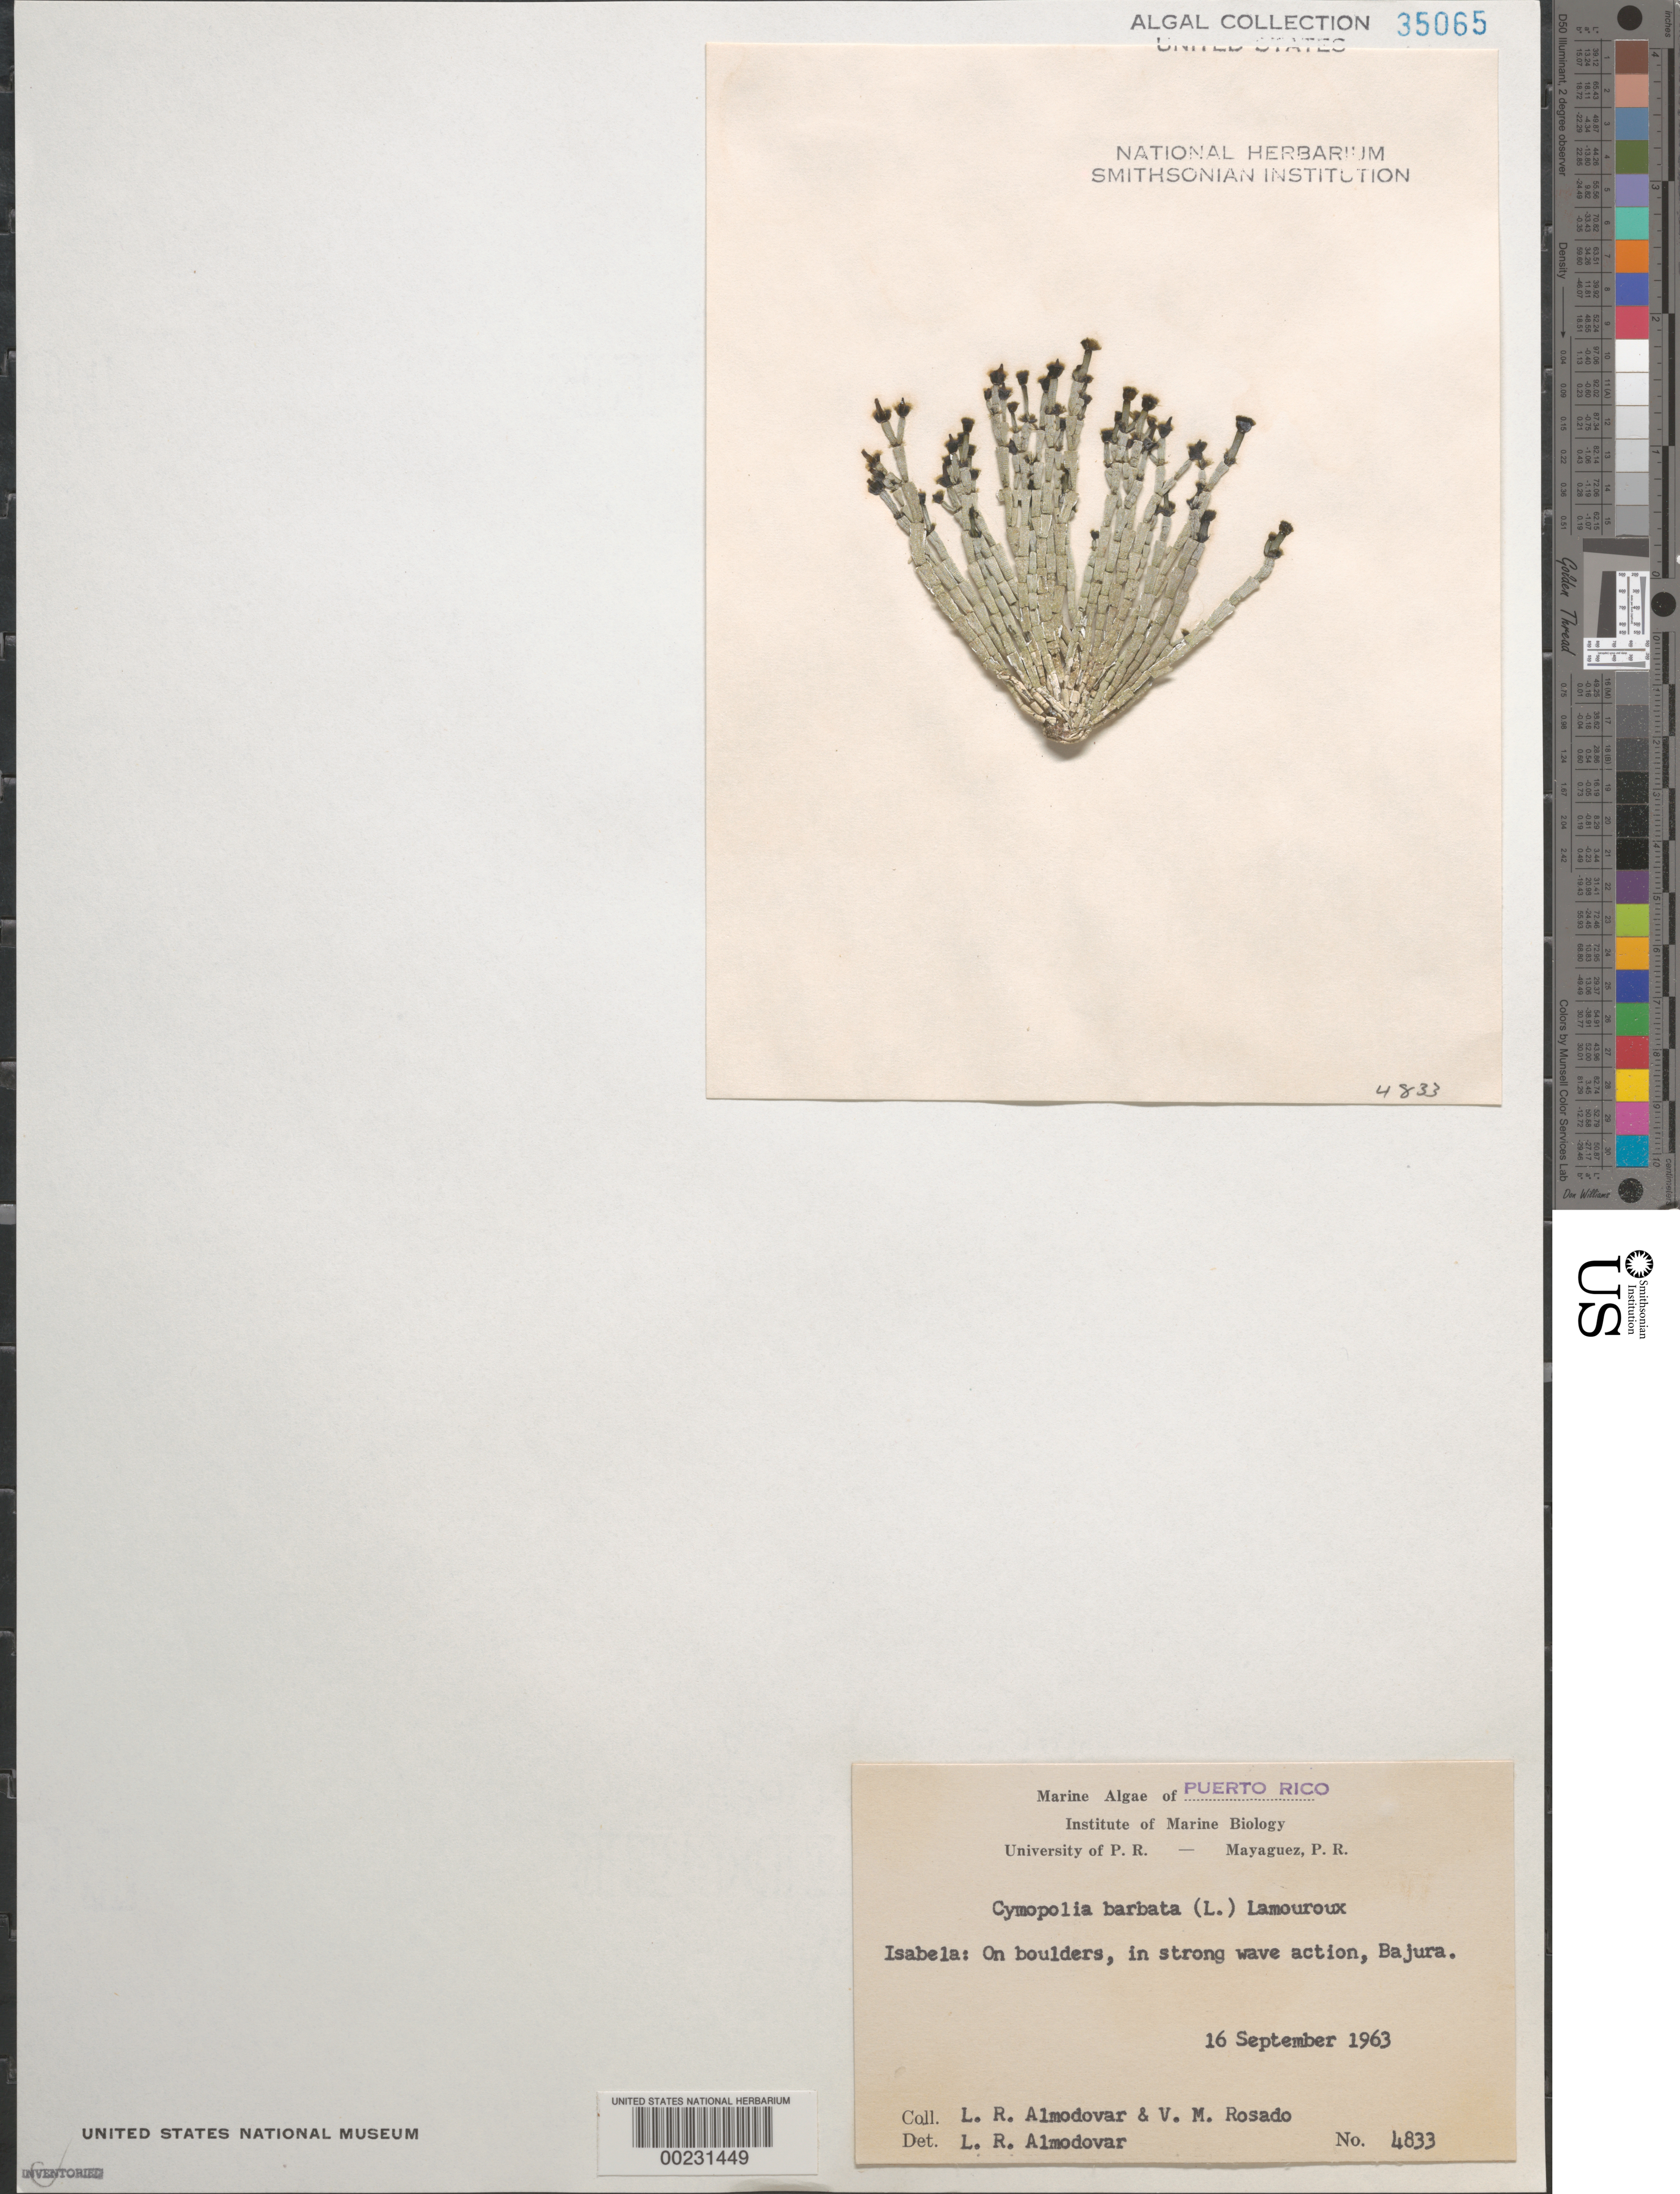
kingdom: Plantae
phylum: Chlorophyta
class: Ulvophyceae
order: Dasycladales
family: Dasycladaceae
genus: Cymopolia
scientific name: Cymopolia barbata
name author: (L.) J.V.Lamouroux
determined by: Almodovar, L. R.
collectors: L. Almodovar & V. Rosado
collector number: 4833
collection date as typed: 16 Sep 1963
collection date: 1963-09-16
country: Puerto Rico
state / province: Isabela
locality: Bajura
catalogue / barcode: US 35065